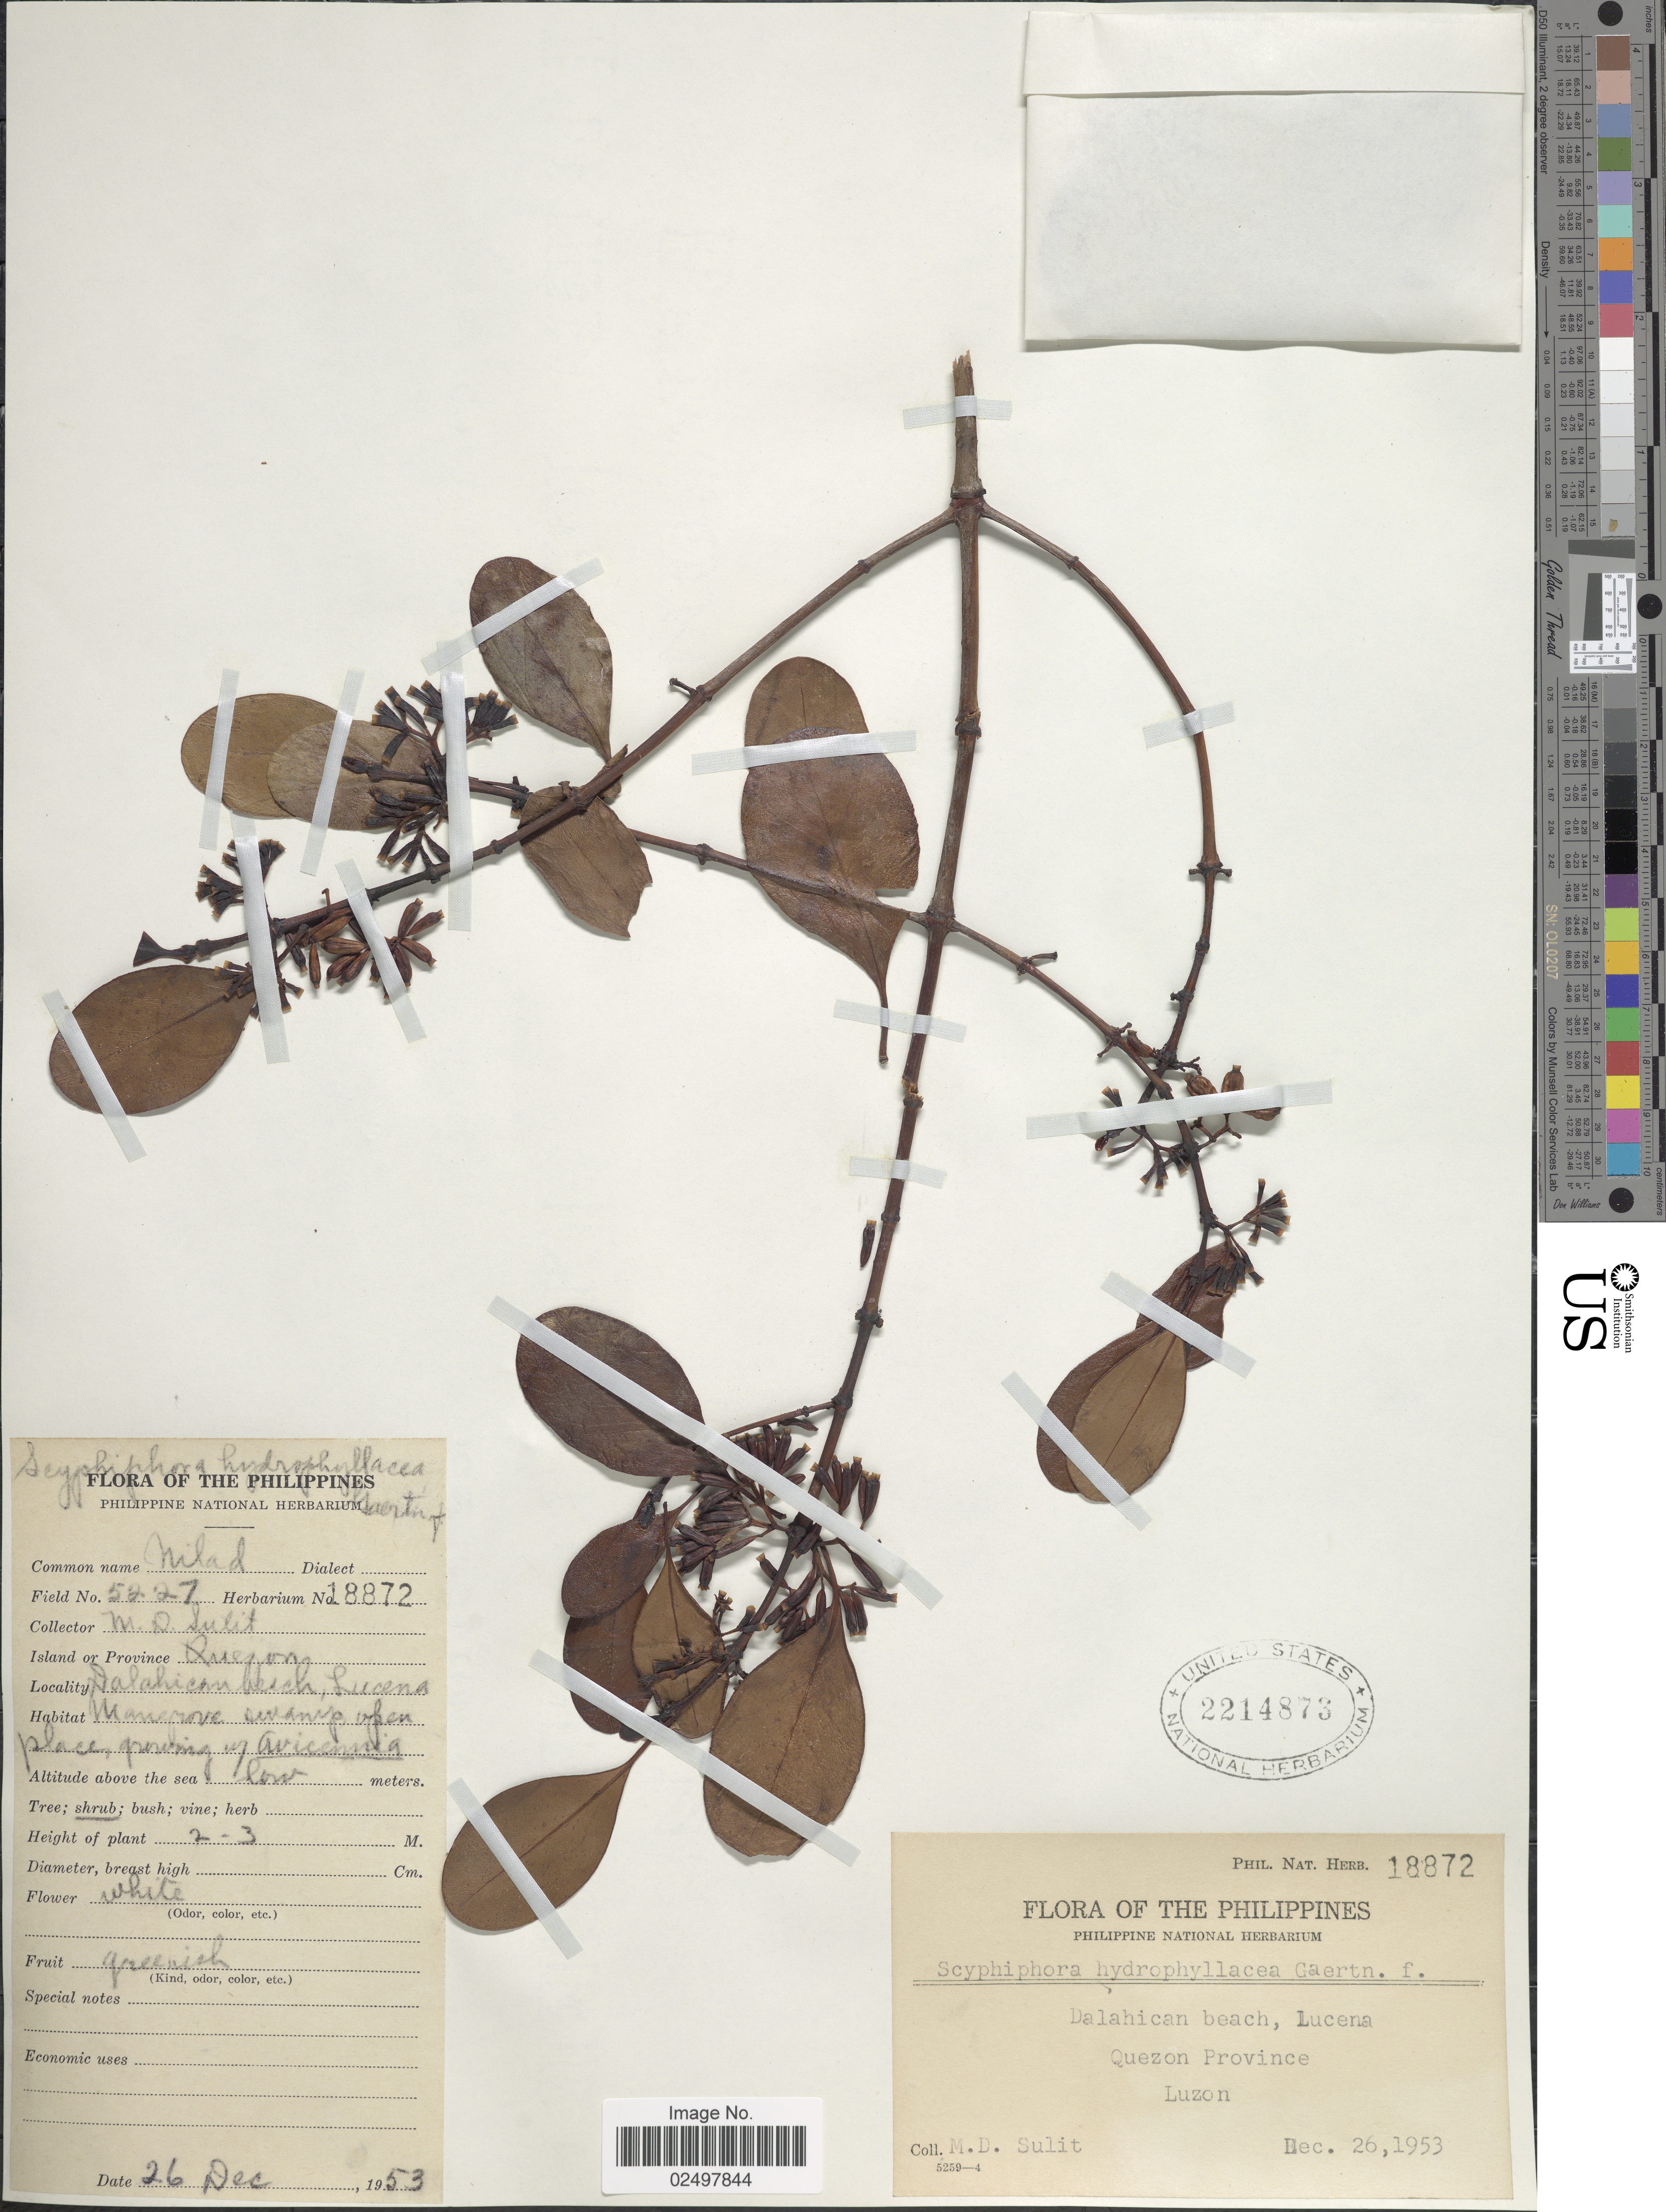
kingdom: Plantae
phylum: Tracheophyta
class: Magnoliopsida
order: Gentianales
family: Rubiaceae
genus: Scyphiphora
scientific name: Scyphiphora hydrophyllacea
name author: Gaertn.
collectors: M. Sulit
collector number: Phil.Nat.Herb.18872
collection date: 1953-12-26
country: Philippines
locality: Island or Province, Quezon, Dalahicau beach, Luzon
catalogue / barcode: US 2214873